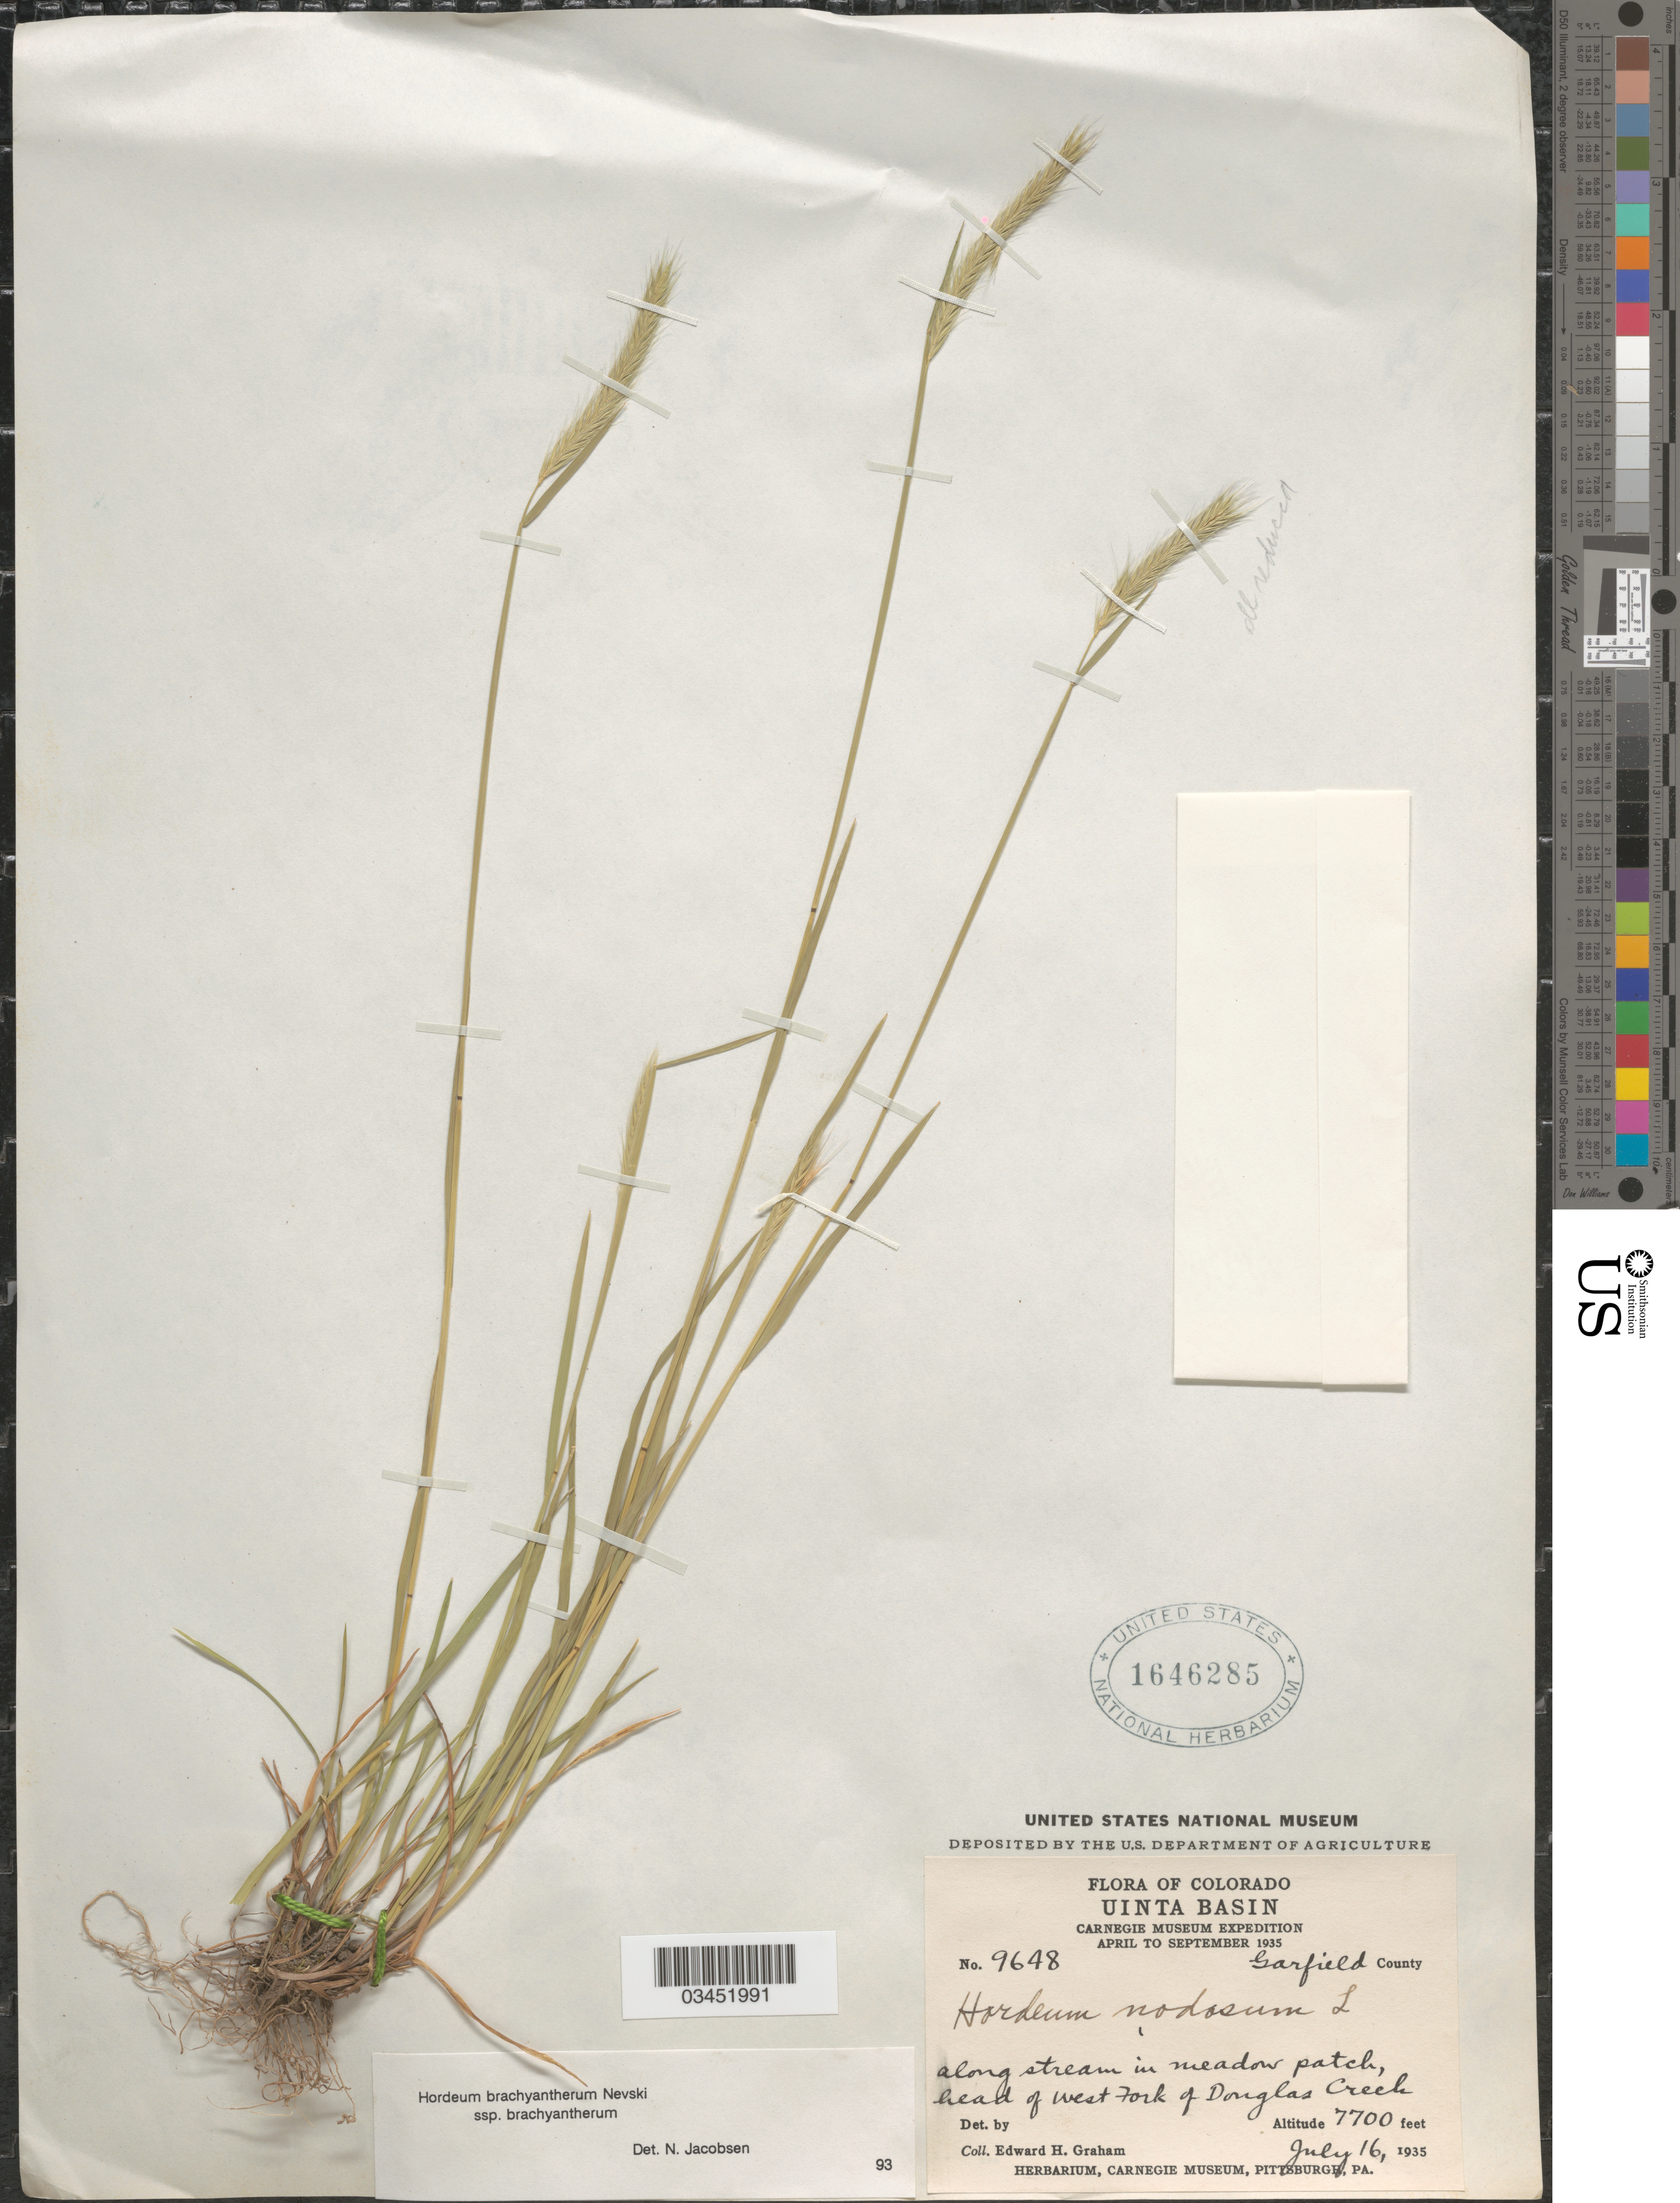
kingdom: Plantae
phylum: Tracheophyta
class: Liliopsida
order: Poales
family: Poaceae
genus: Hordeum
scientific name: Hordeum brachyantherum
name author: Nevski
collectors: E. H. Graham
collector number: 9648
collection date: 1935-07-16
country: United States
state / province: Colorado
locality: Uinta Basin. Carnegie Museum Expedition April to September 1935. Garfield County. Along stream in meadow patch, head of west Fork of Douglas Creek.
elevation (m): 2347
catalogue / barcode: US 1646285